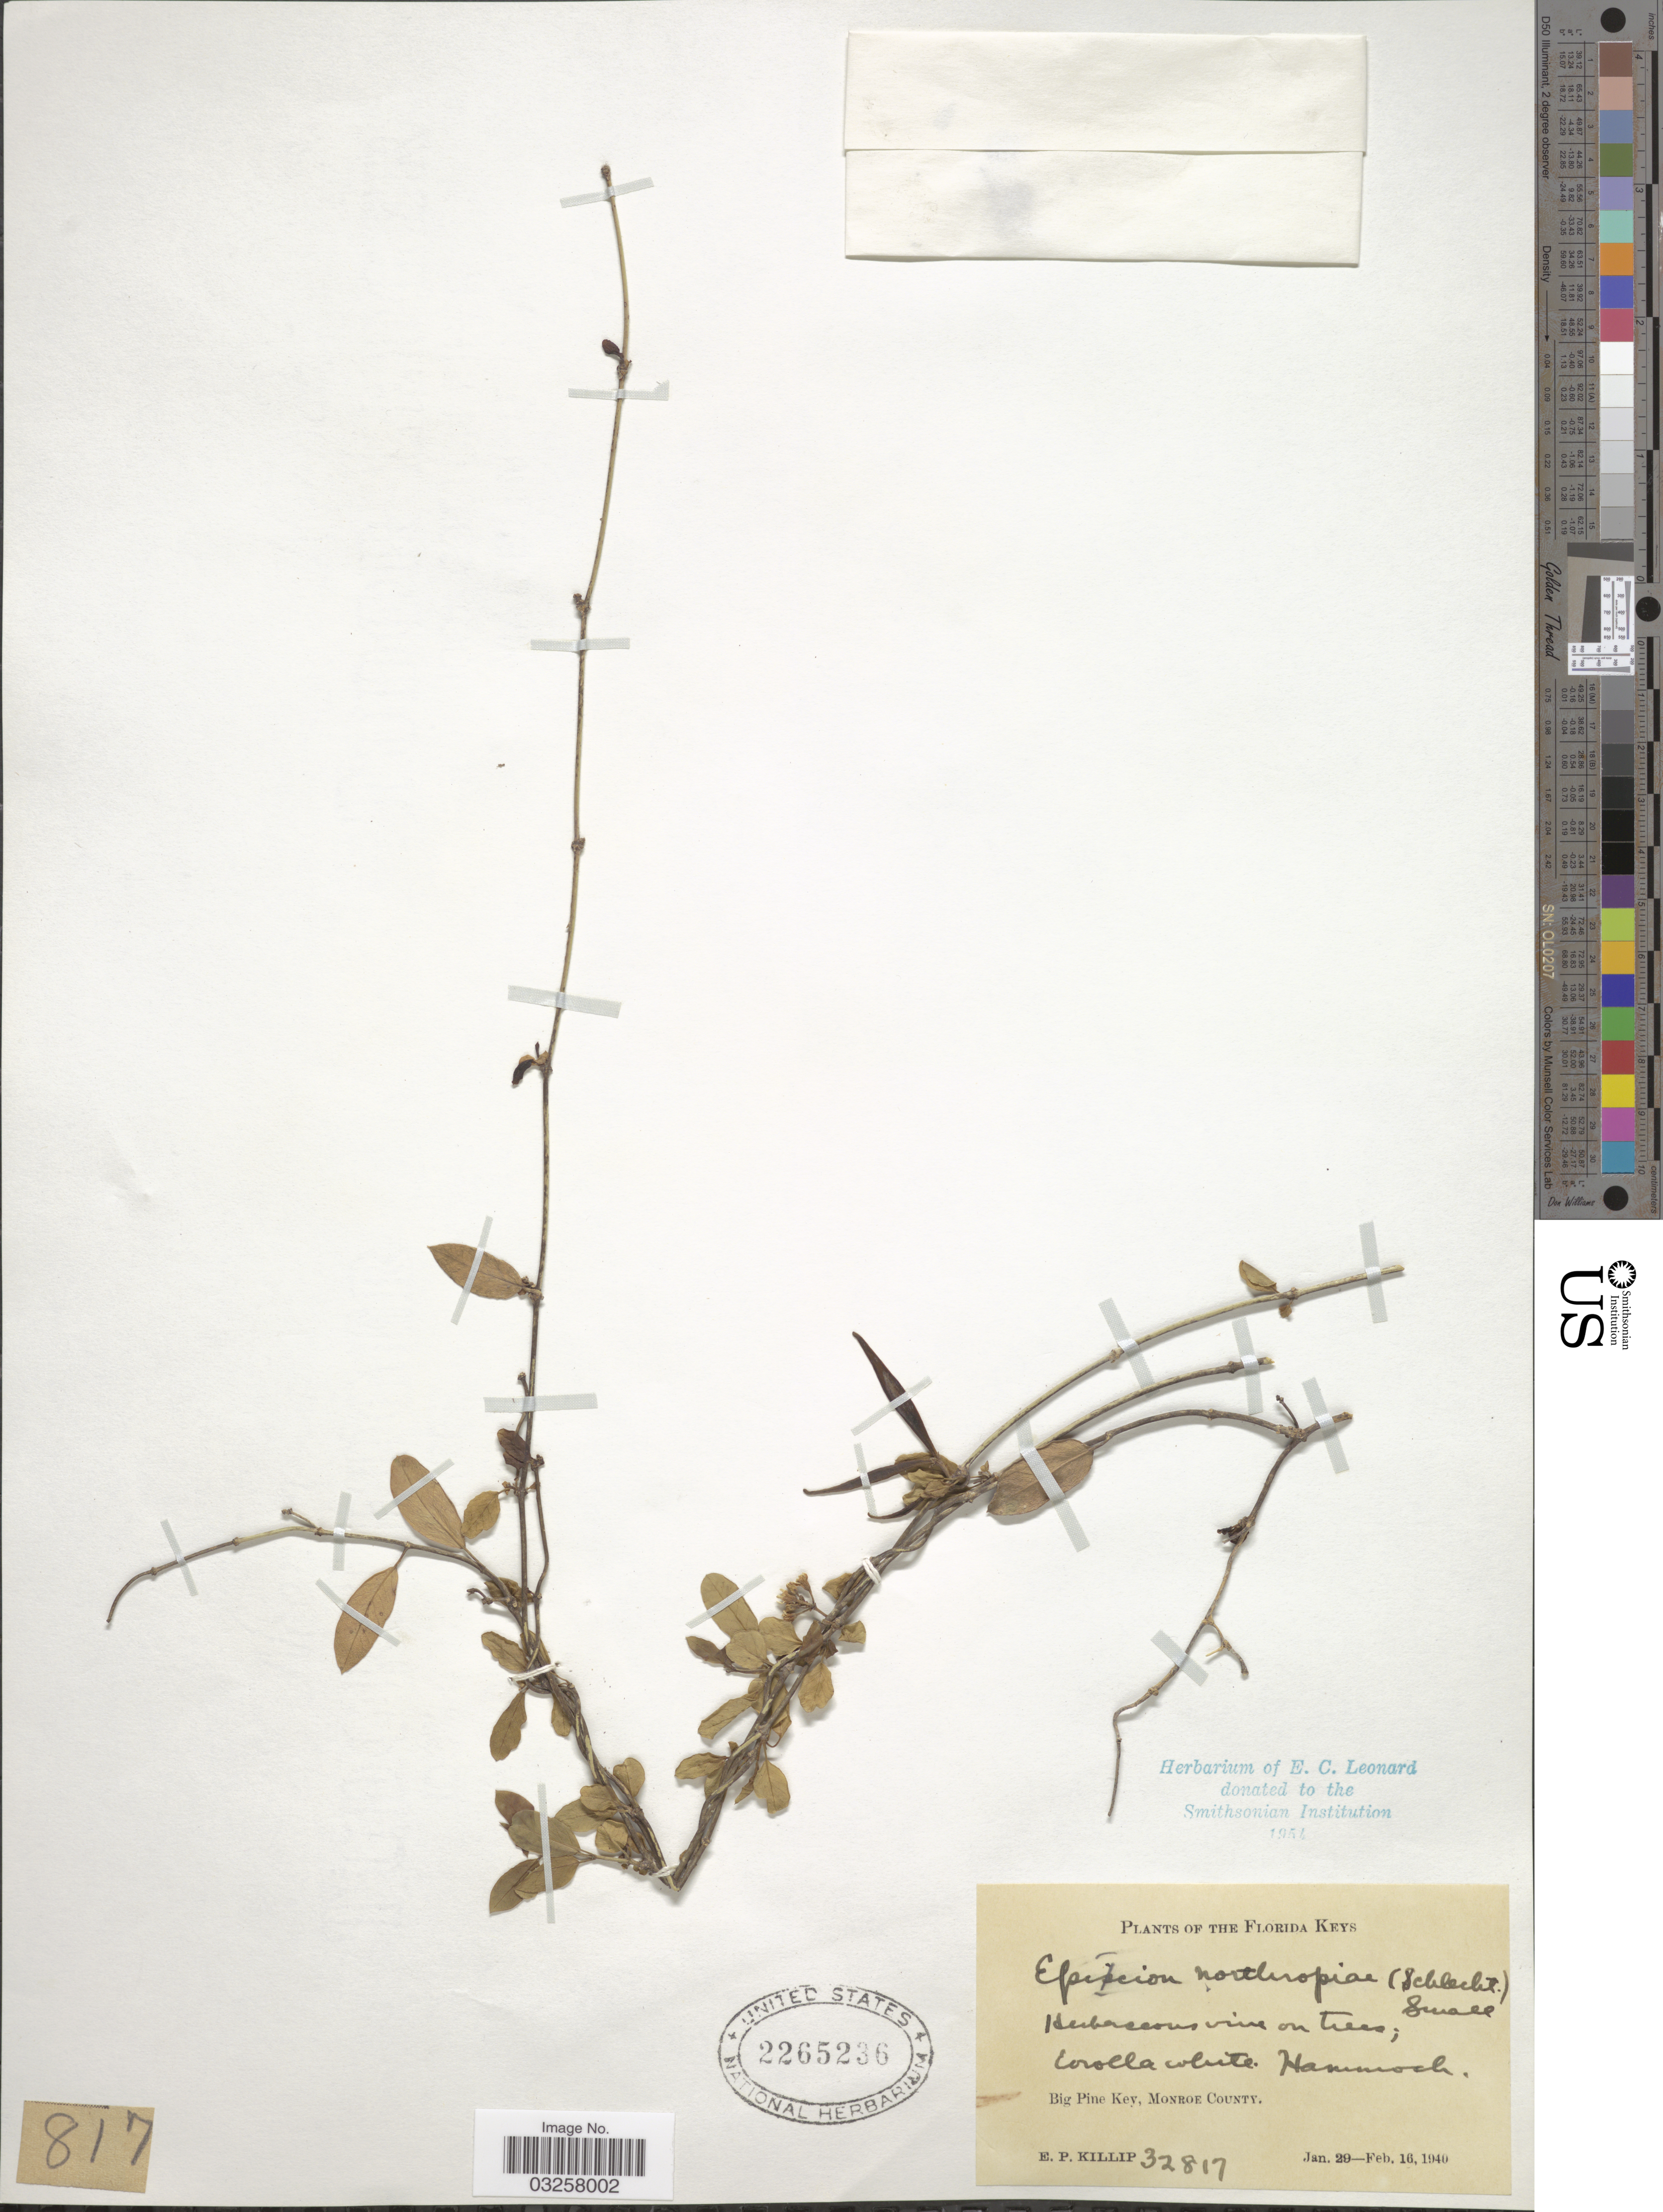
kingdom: Plantae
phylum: Tracheophyta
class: Magnoliopsida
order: Gentianales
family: Apocynaceae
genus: Metastelma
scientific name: Metastelma bahamense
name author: Griseb.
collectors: E. P. Killip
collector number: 32817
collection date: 1940-01-29/1940-02-16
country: United States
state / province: Florida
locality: The Florida Keys. Big Pine Key, Monroe County.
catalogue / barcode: US 2265236